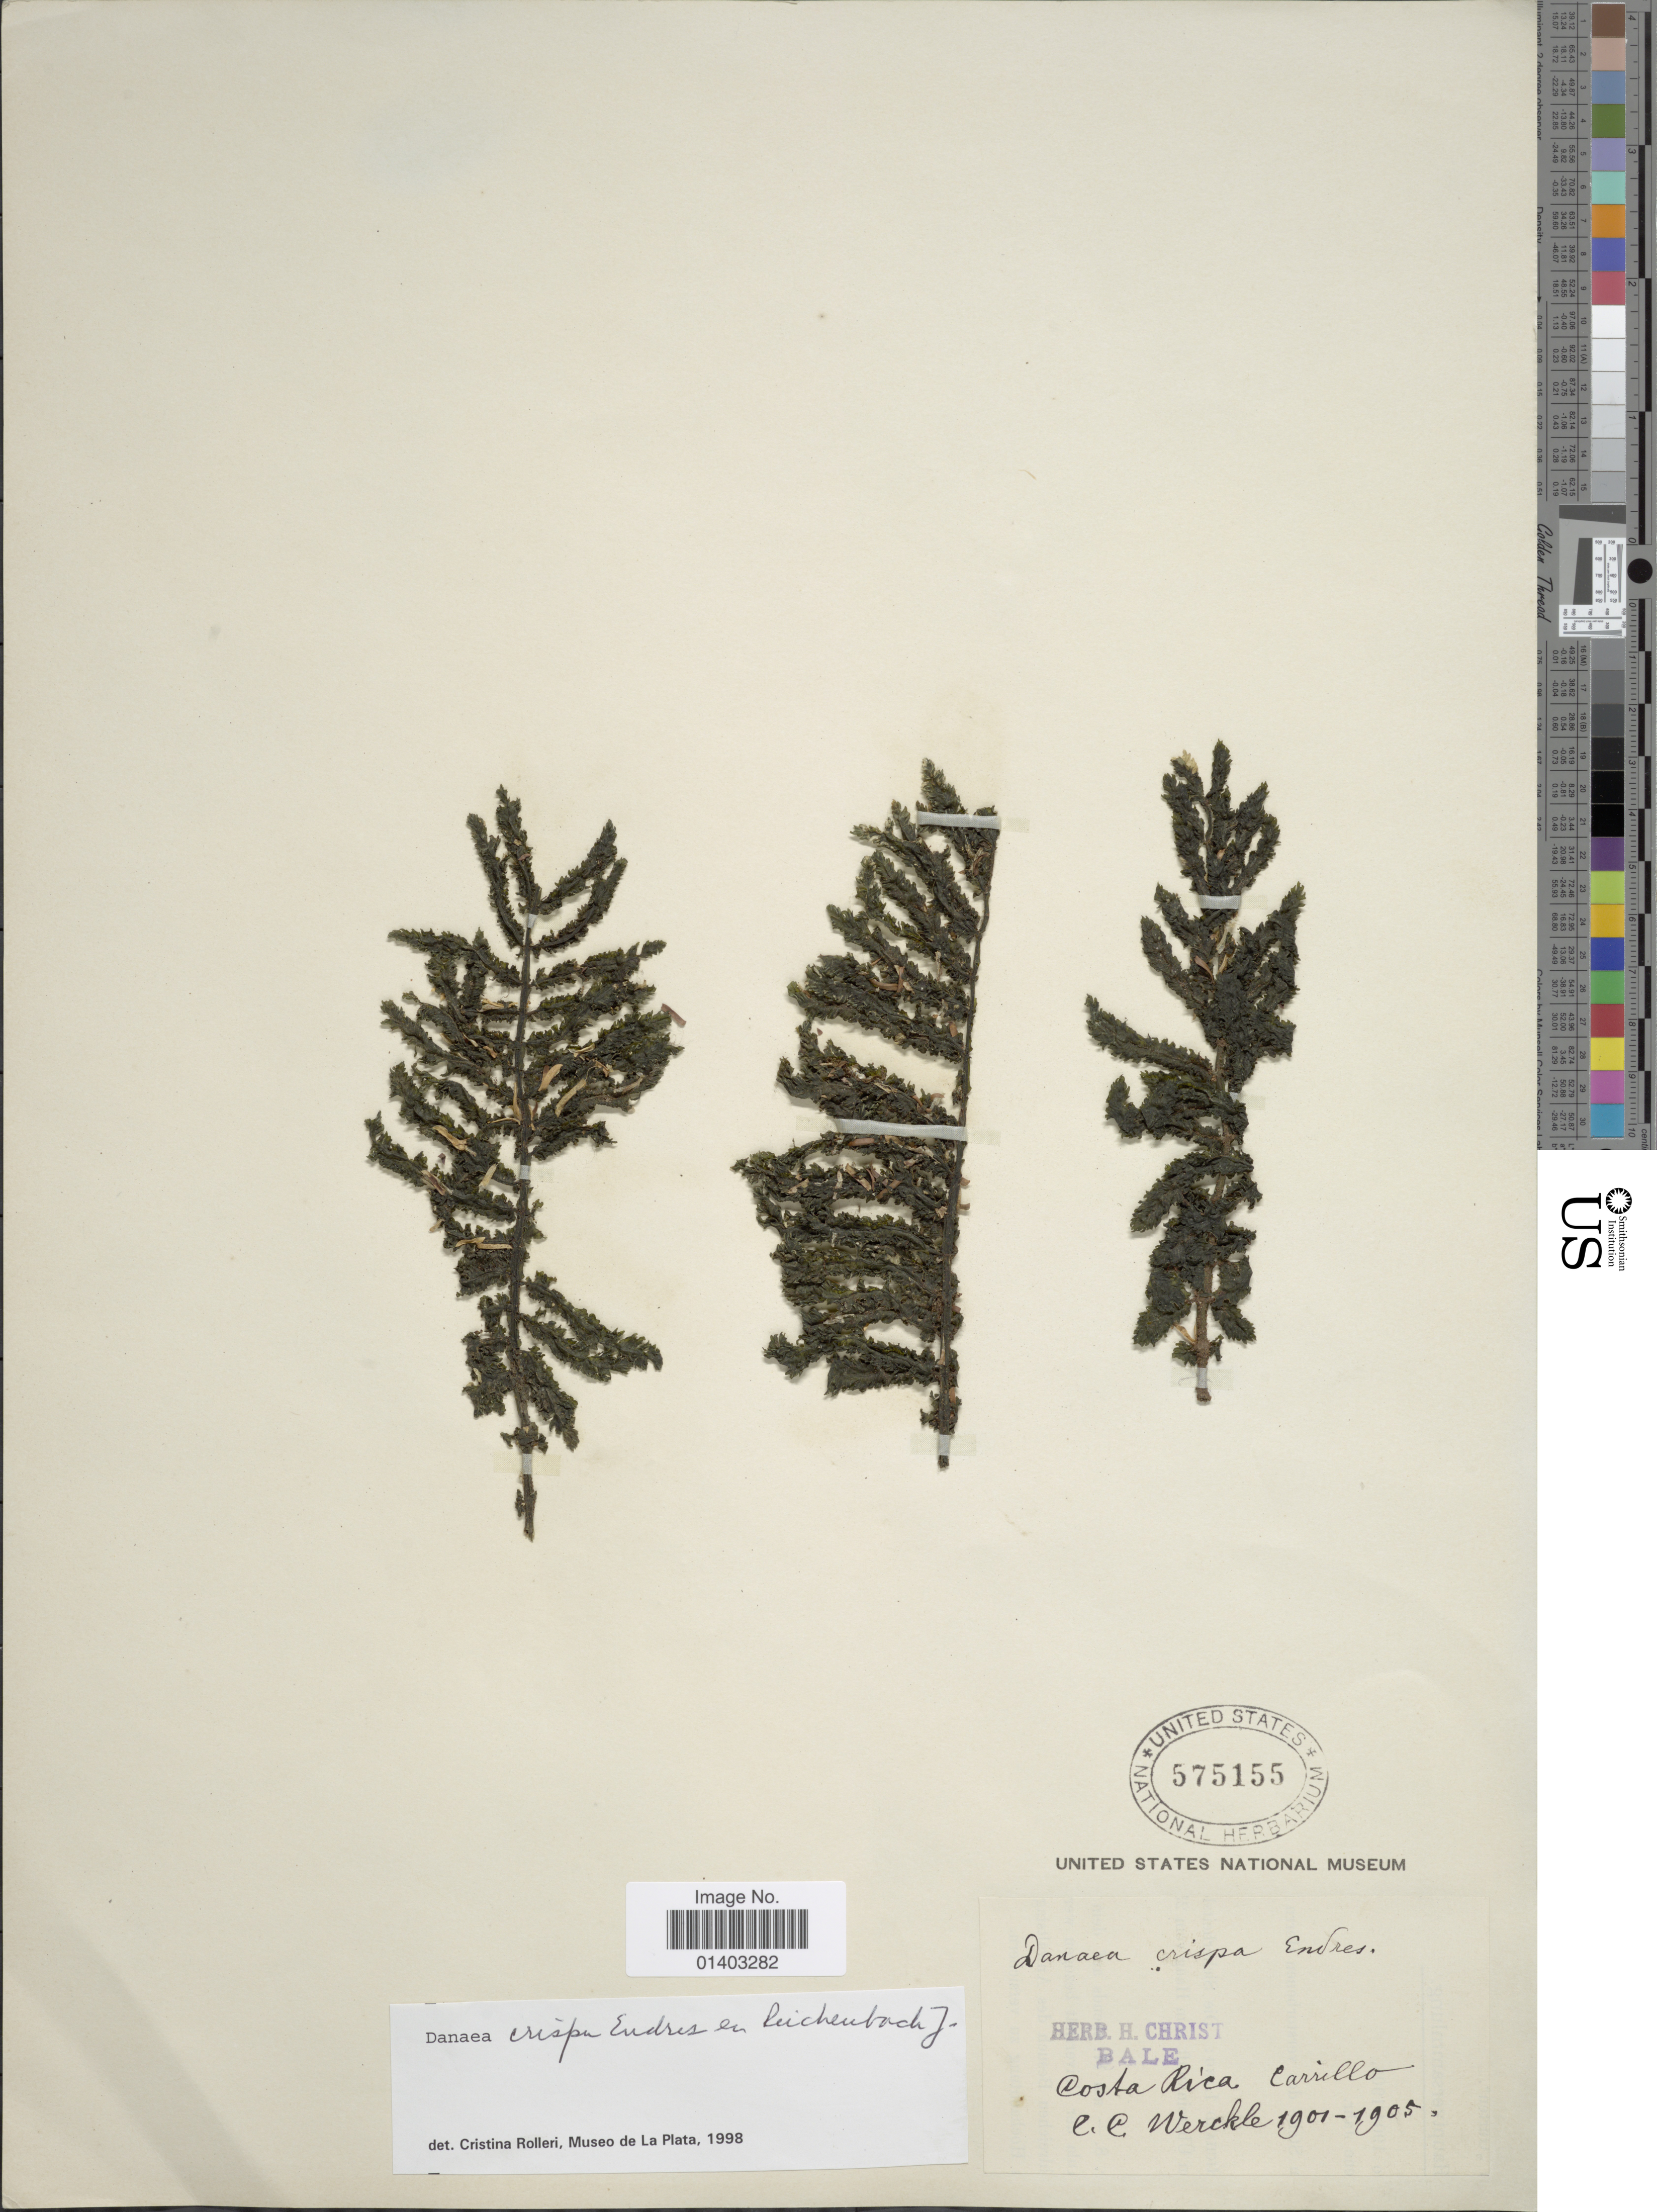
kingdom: Plantae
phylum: Tracheophyta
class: Polypodiopsida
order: Marattiales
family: Marattiaceae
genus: Danaea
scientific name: Danaea crispa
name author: Endrés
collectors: C. Wercklé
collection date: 1901/1905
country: Costa Rica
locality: Carrillo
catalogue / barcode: US 575155